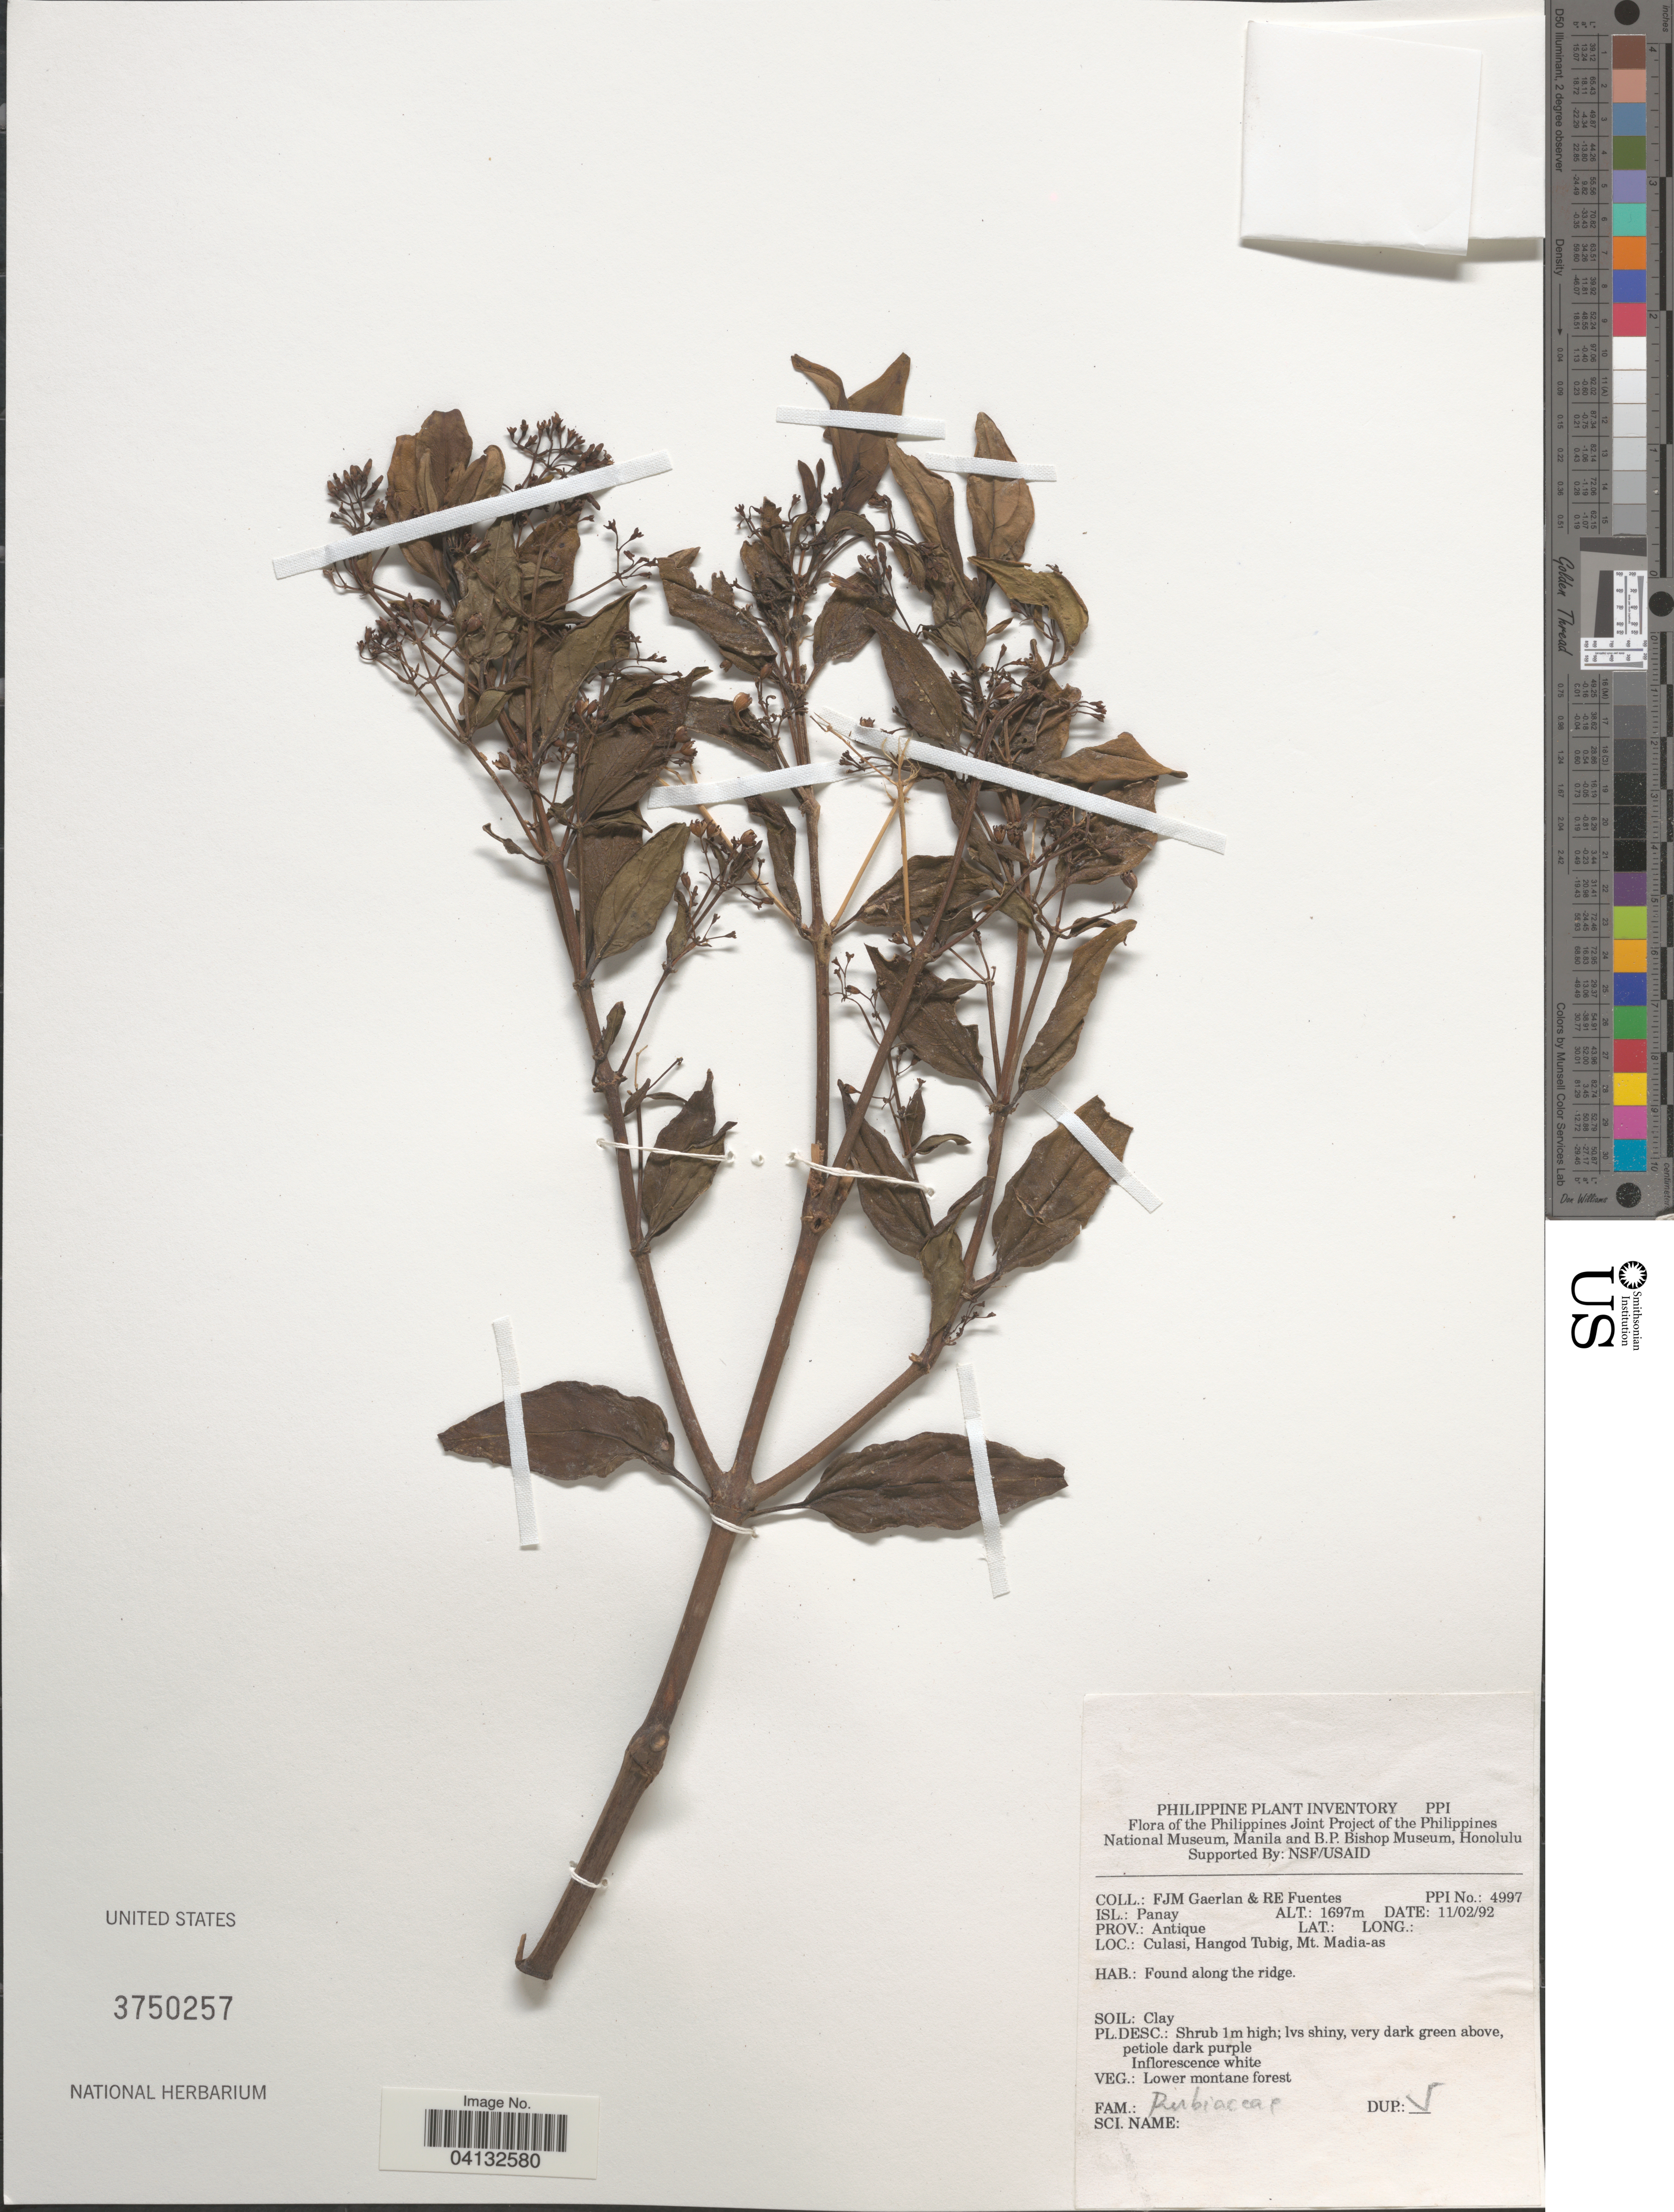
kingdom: Plantae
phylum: Tracheophyta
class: Magnoliopsida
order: Gentianales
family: Rubiaceae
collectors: F. Gaerlan & R. Fuentes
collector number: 4997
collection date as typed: Transcribed d/m/y: 11/2/92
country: Philippines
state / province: Western Visayas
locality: Isl.: Panay. Prov.: Antique. Culasi, Hangod Tubig, Mt. Madia-as.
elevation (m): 1697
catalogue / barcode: US 3750257